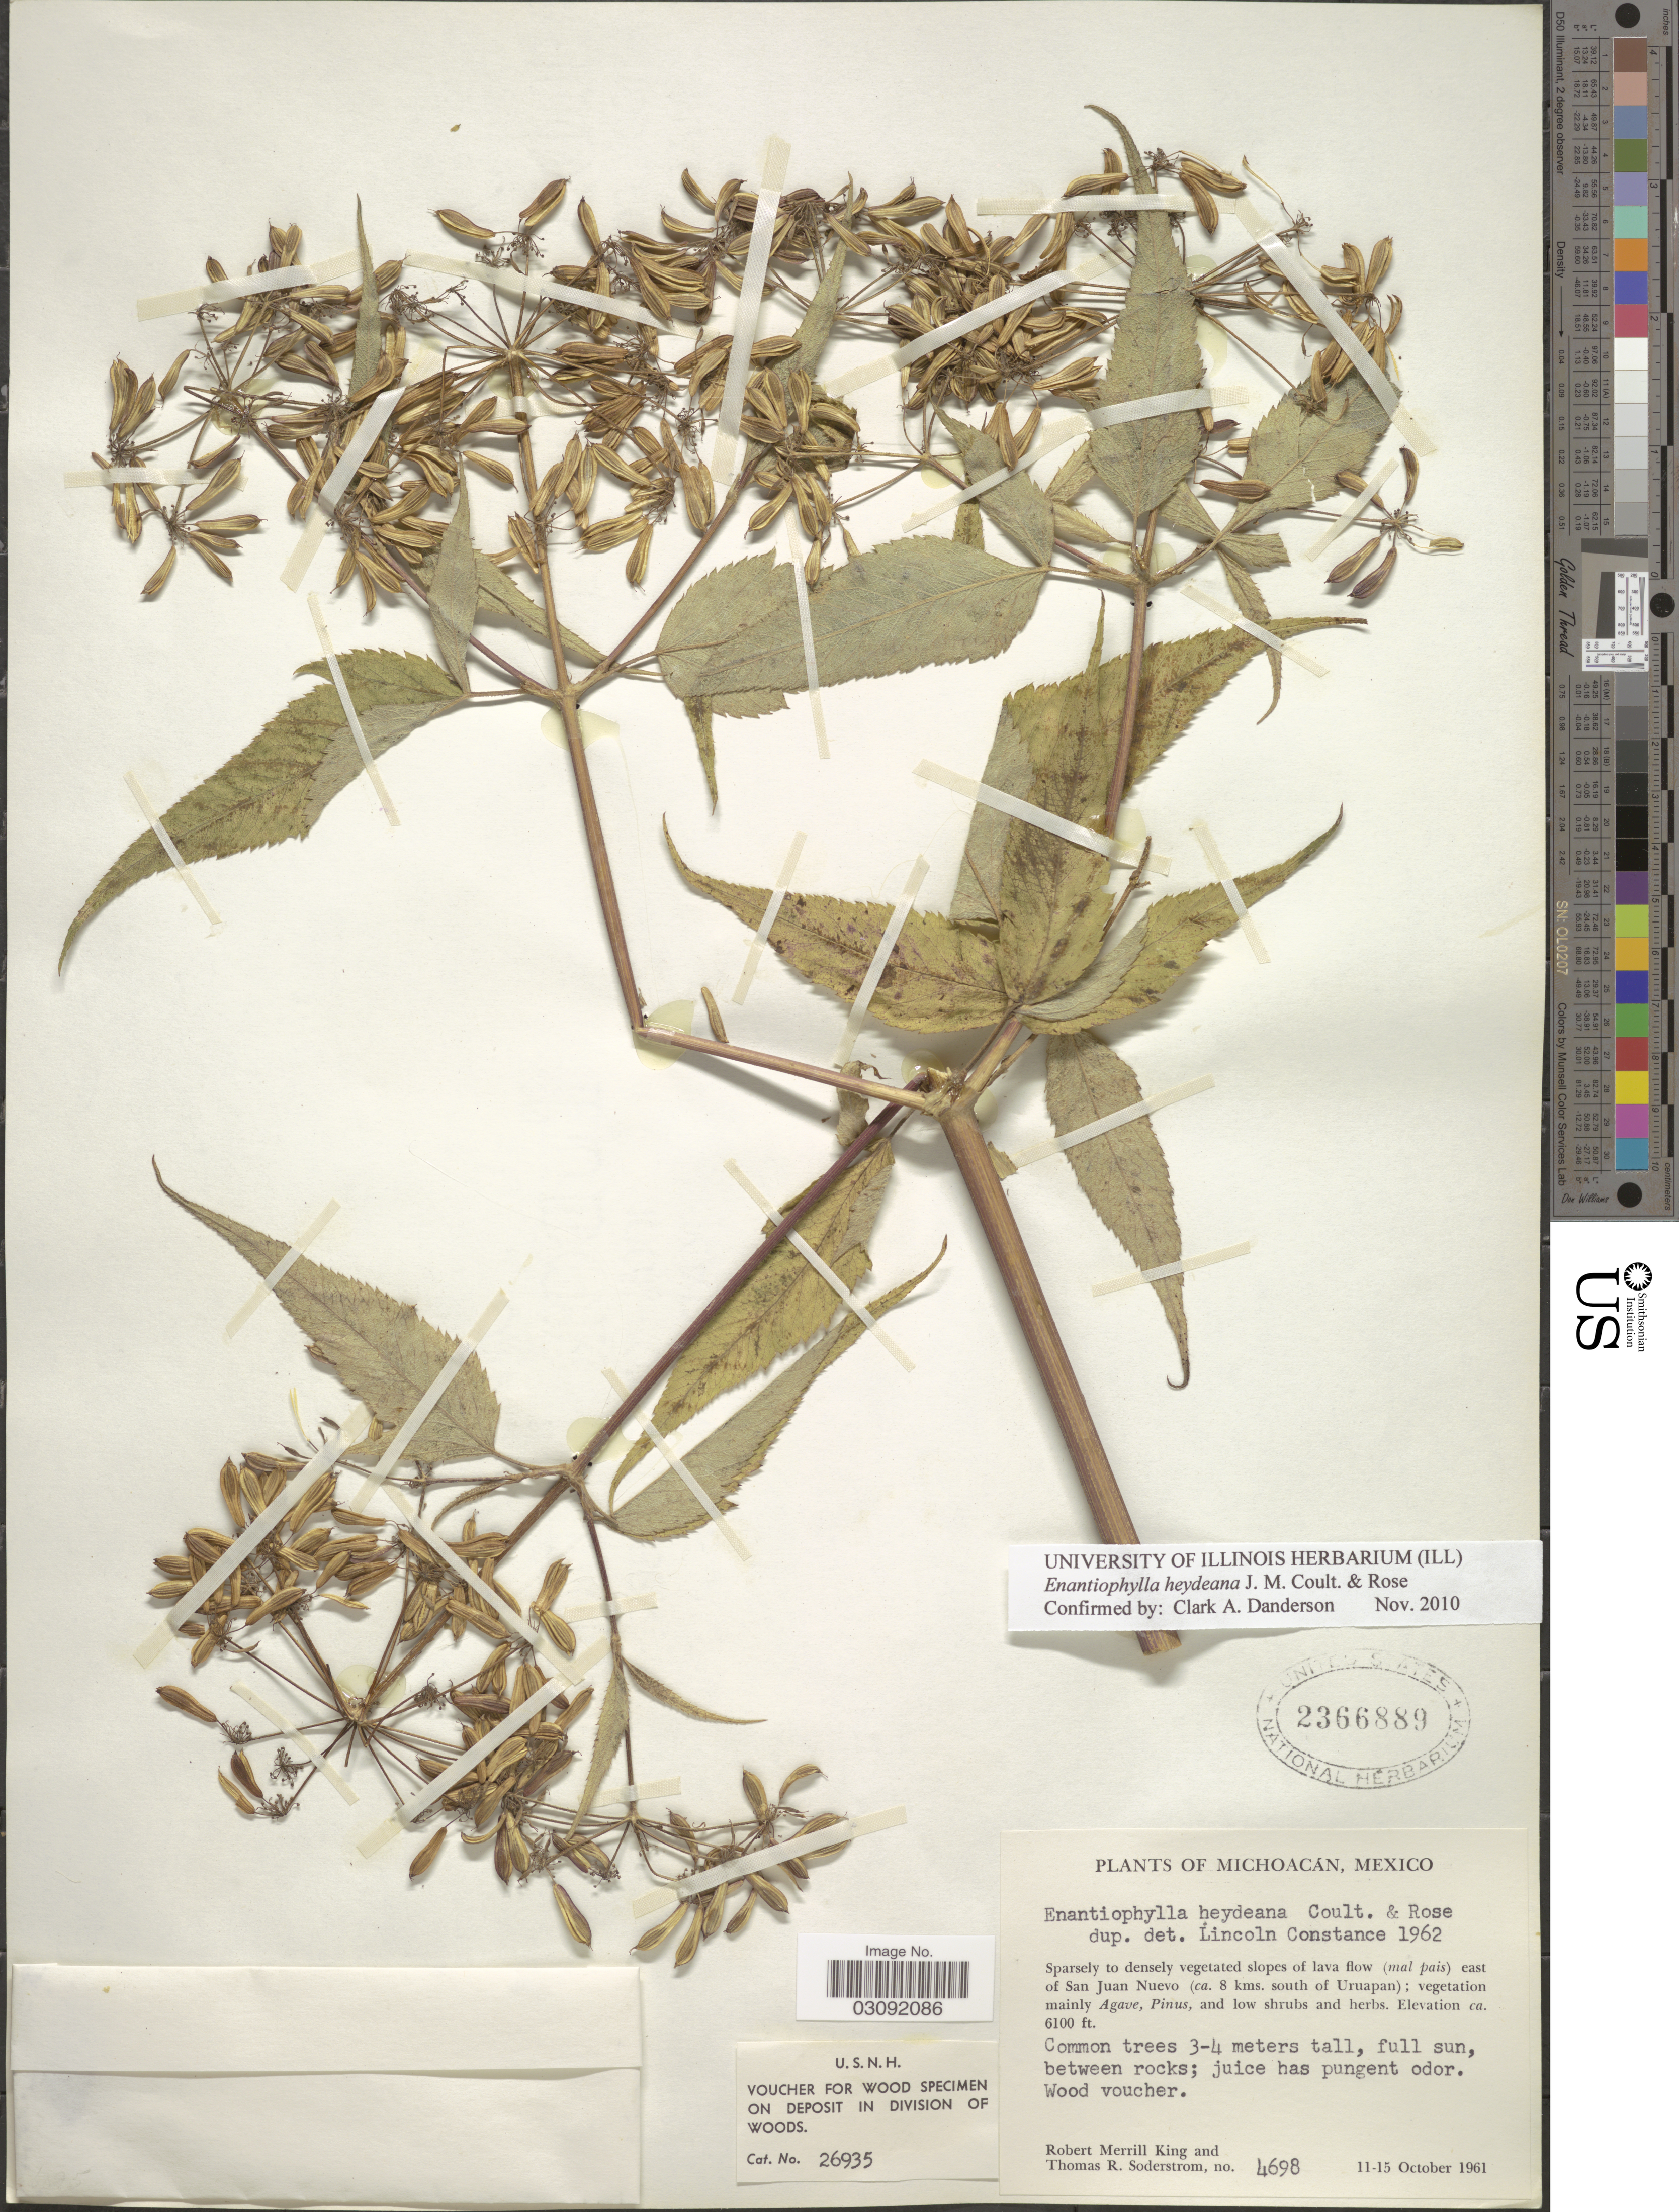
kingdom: Plantae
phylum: Tracheophyta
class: Magnoliopsida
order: Apiales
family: Apiaceae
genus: Enantiophylla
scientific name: Enantiophylla heydeana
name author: J.M. Coult. & Rose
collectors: R. M. King & T. R. Soderstrom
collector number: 4698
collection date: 1961-10-11/1961-10-15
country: Mexico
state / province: Michoacán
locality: Michoacán. East of San Juan Nuevo (ca. 8 kms. south of Uruapan).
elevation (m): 1859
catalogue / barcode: US 2366889